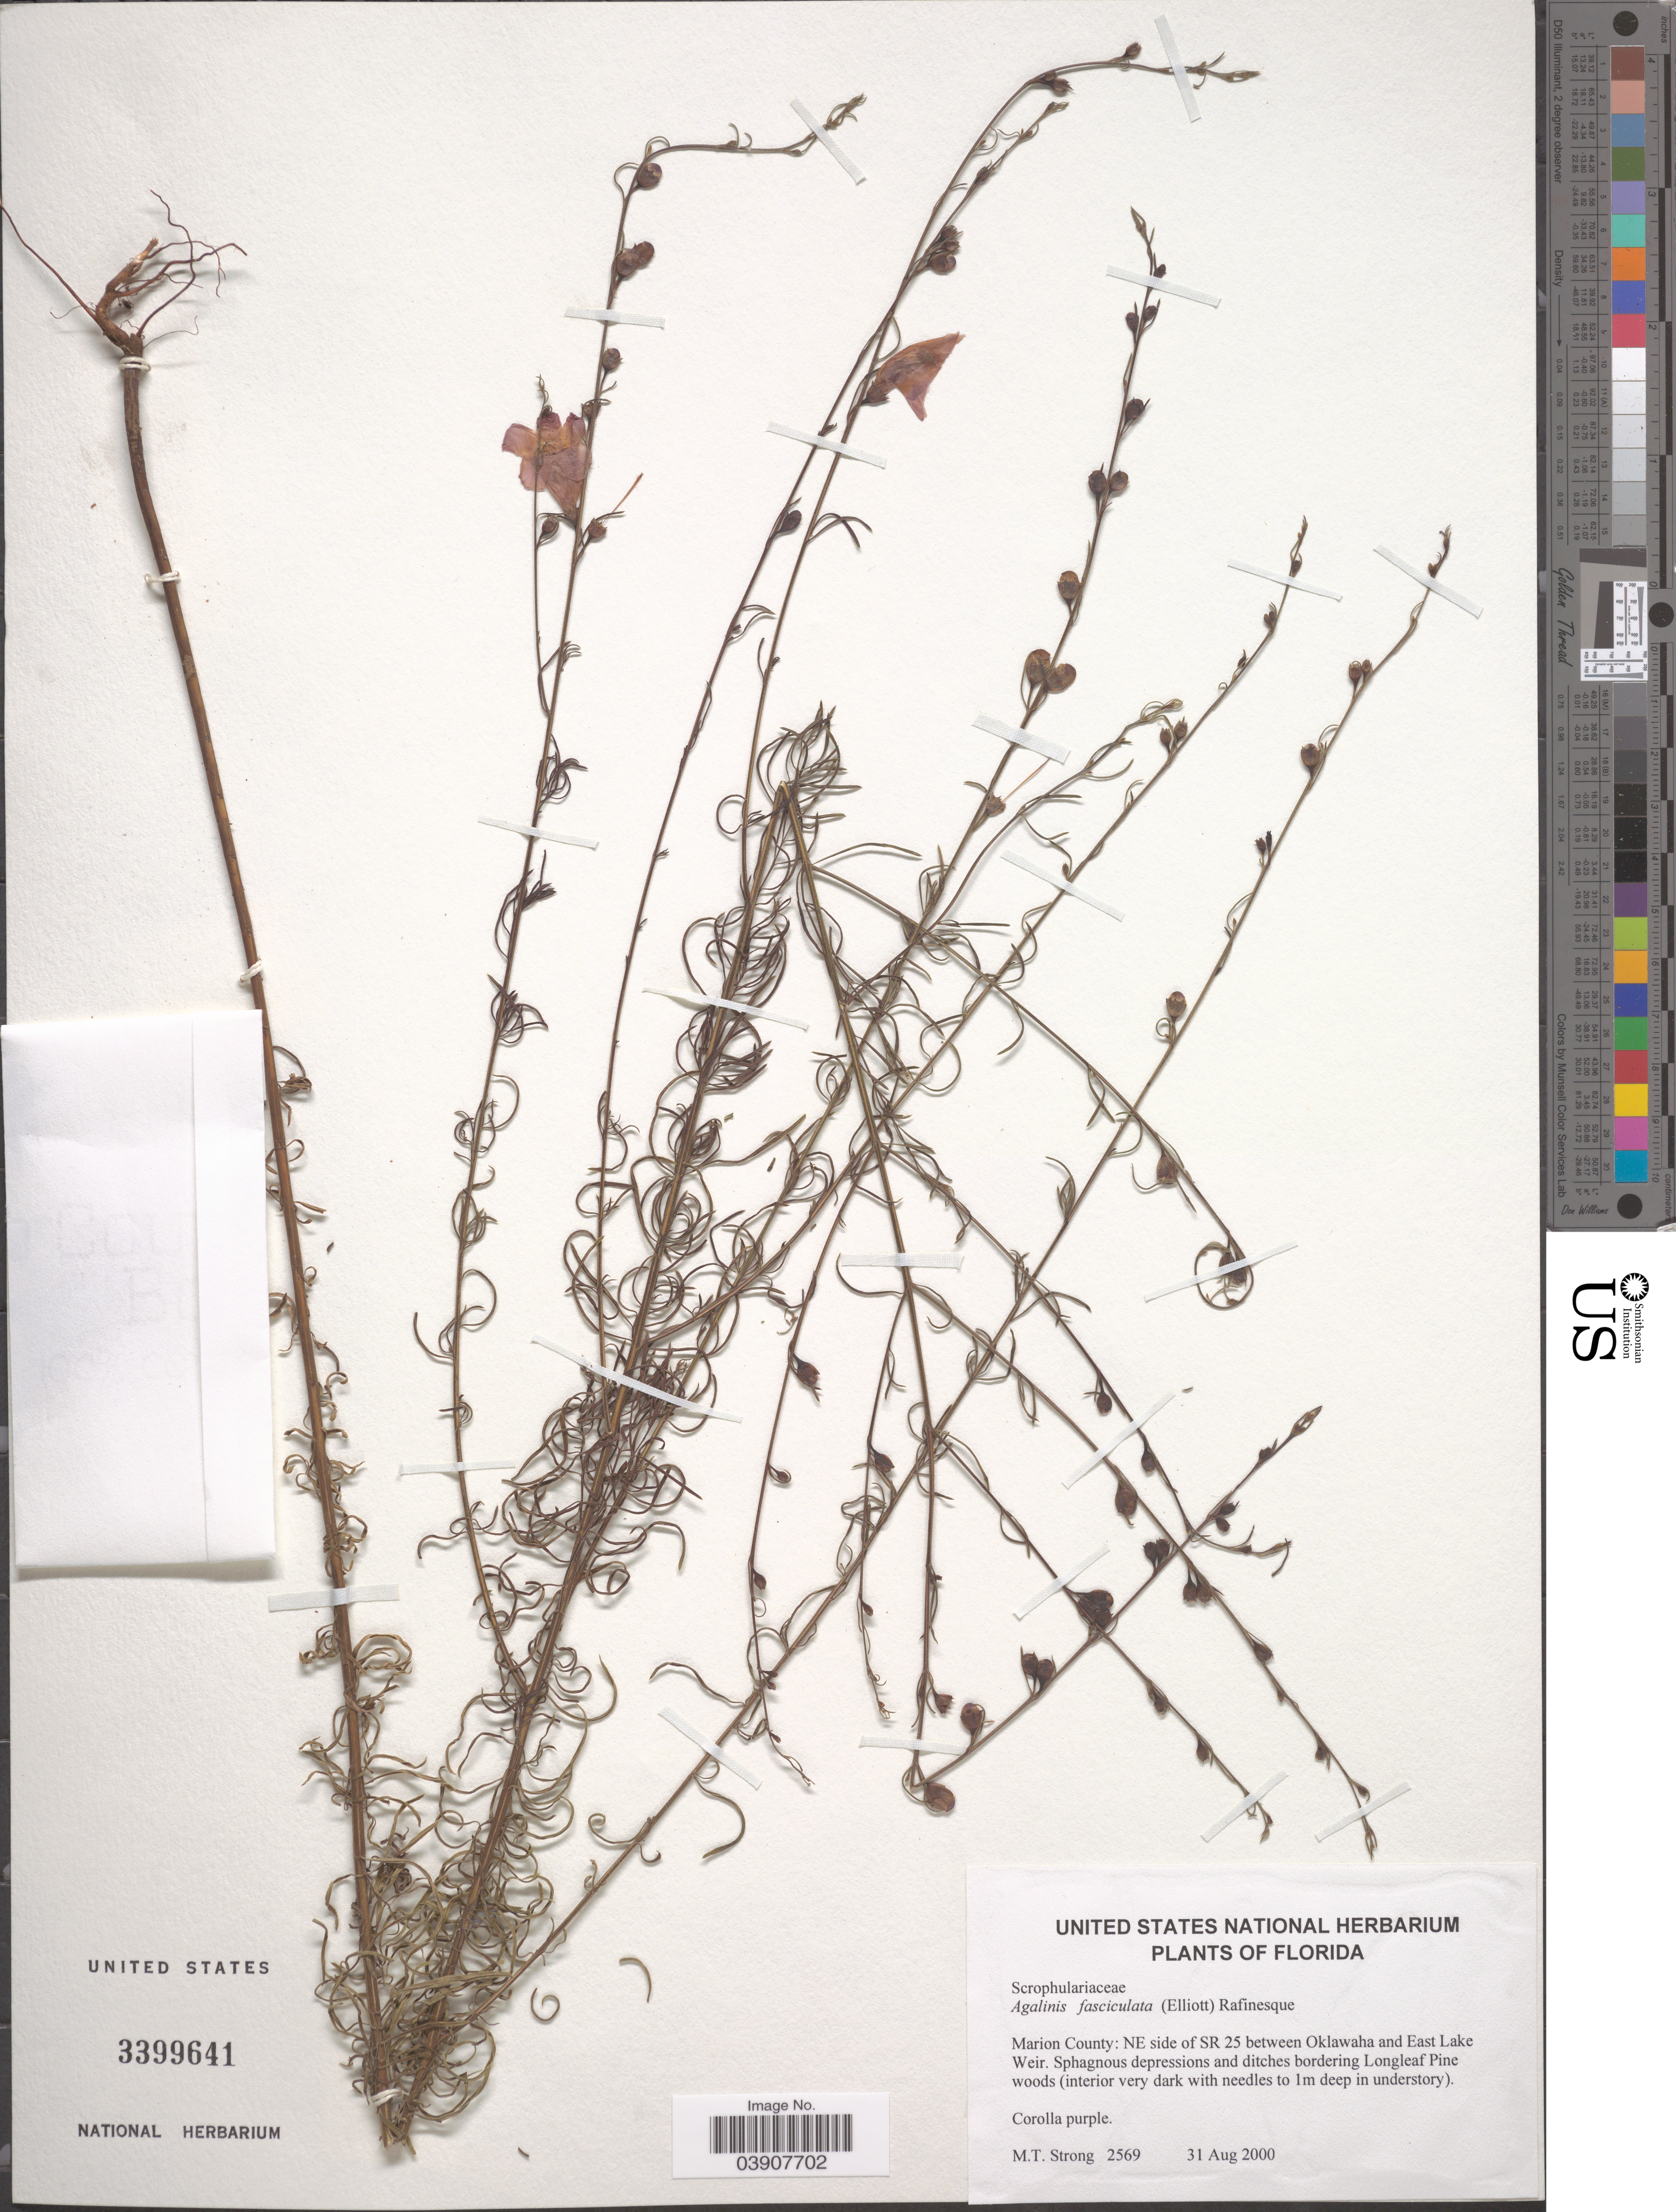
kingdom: Plantae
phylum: Tracheophyta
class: Magnoliopsida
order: Lamiales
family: Orobanchaceae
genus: Agalinis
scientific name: Agalinis fasciculata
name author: (Elliott) Raf.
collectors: M. T. Strong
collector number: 2569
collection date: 2000-08-31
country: United States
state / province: Florida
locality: Marion County: NE side of SR 25 between Oklawaha and East Lake Weir.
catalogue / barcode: US 3399641